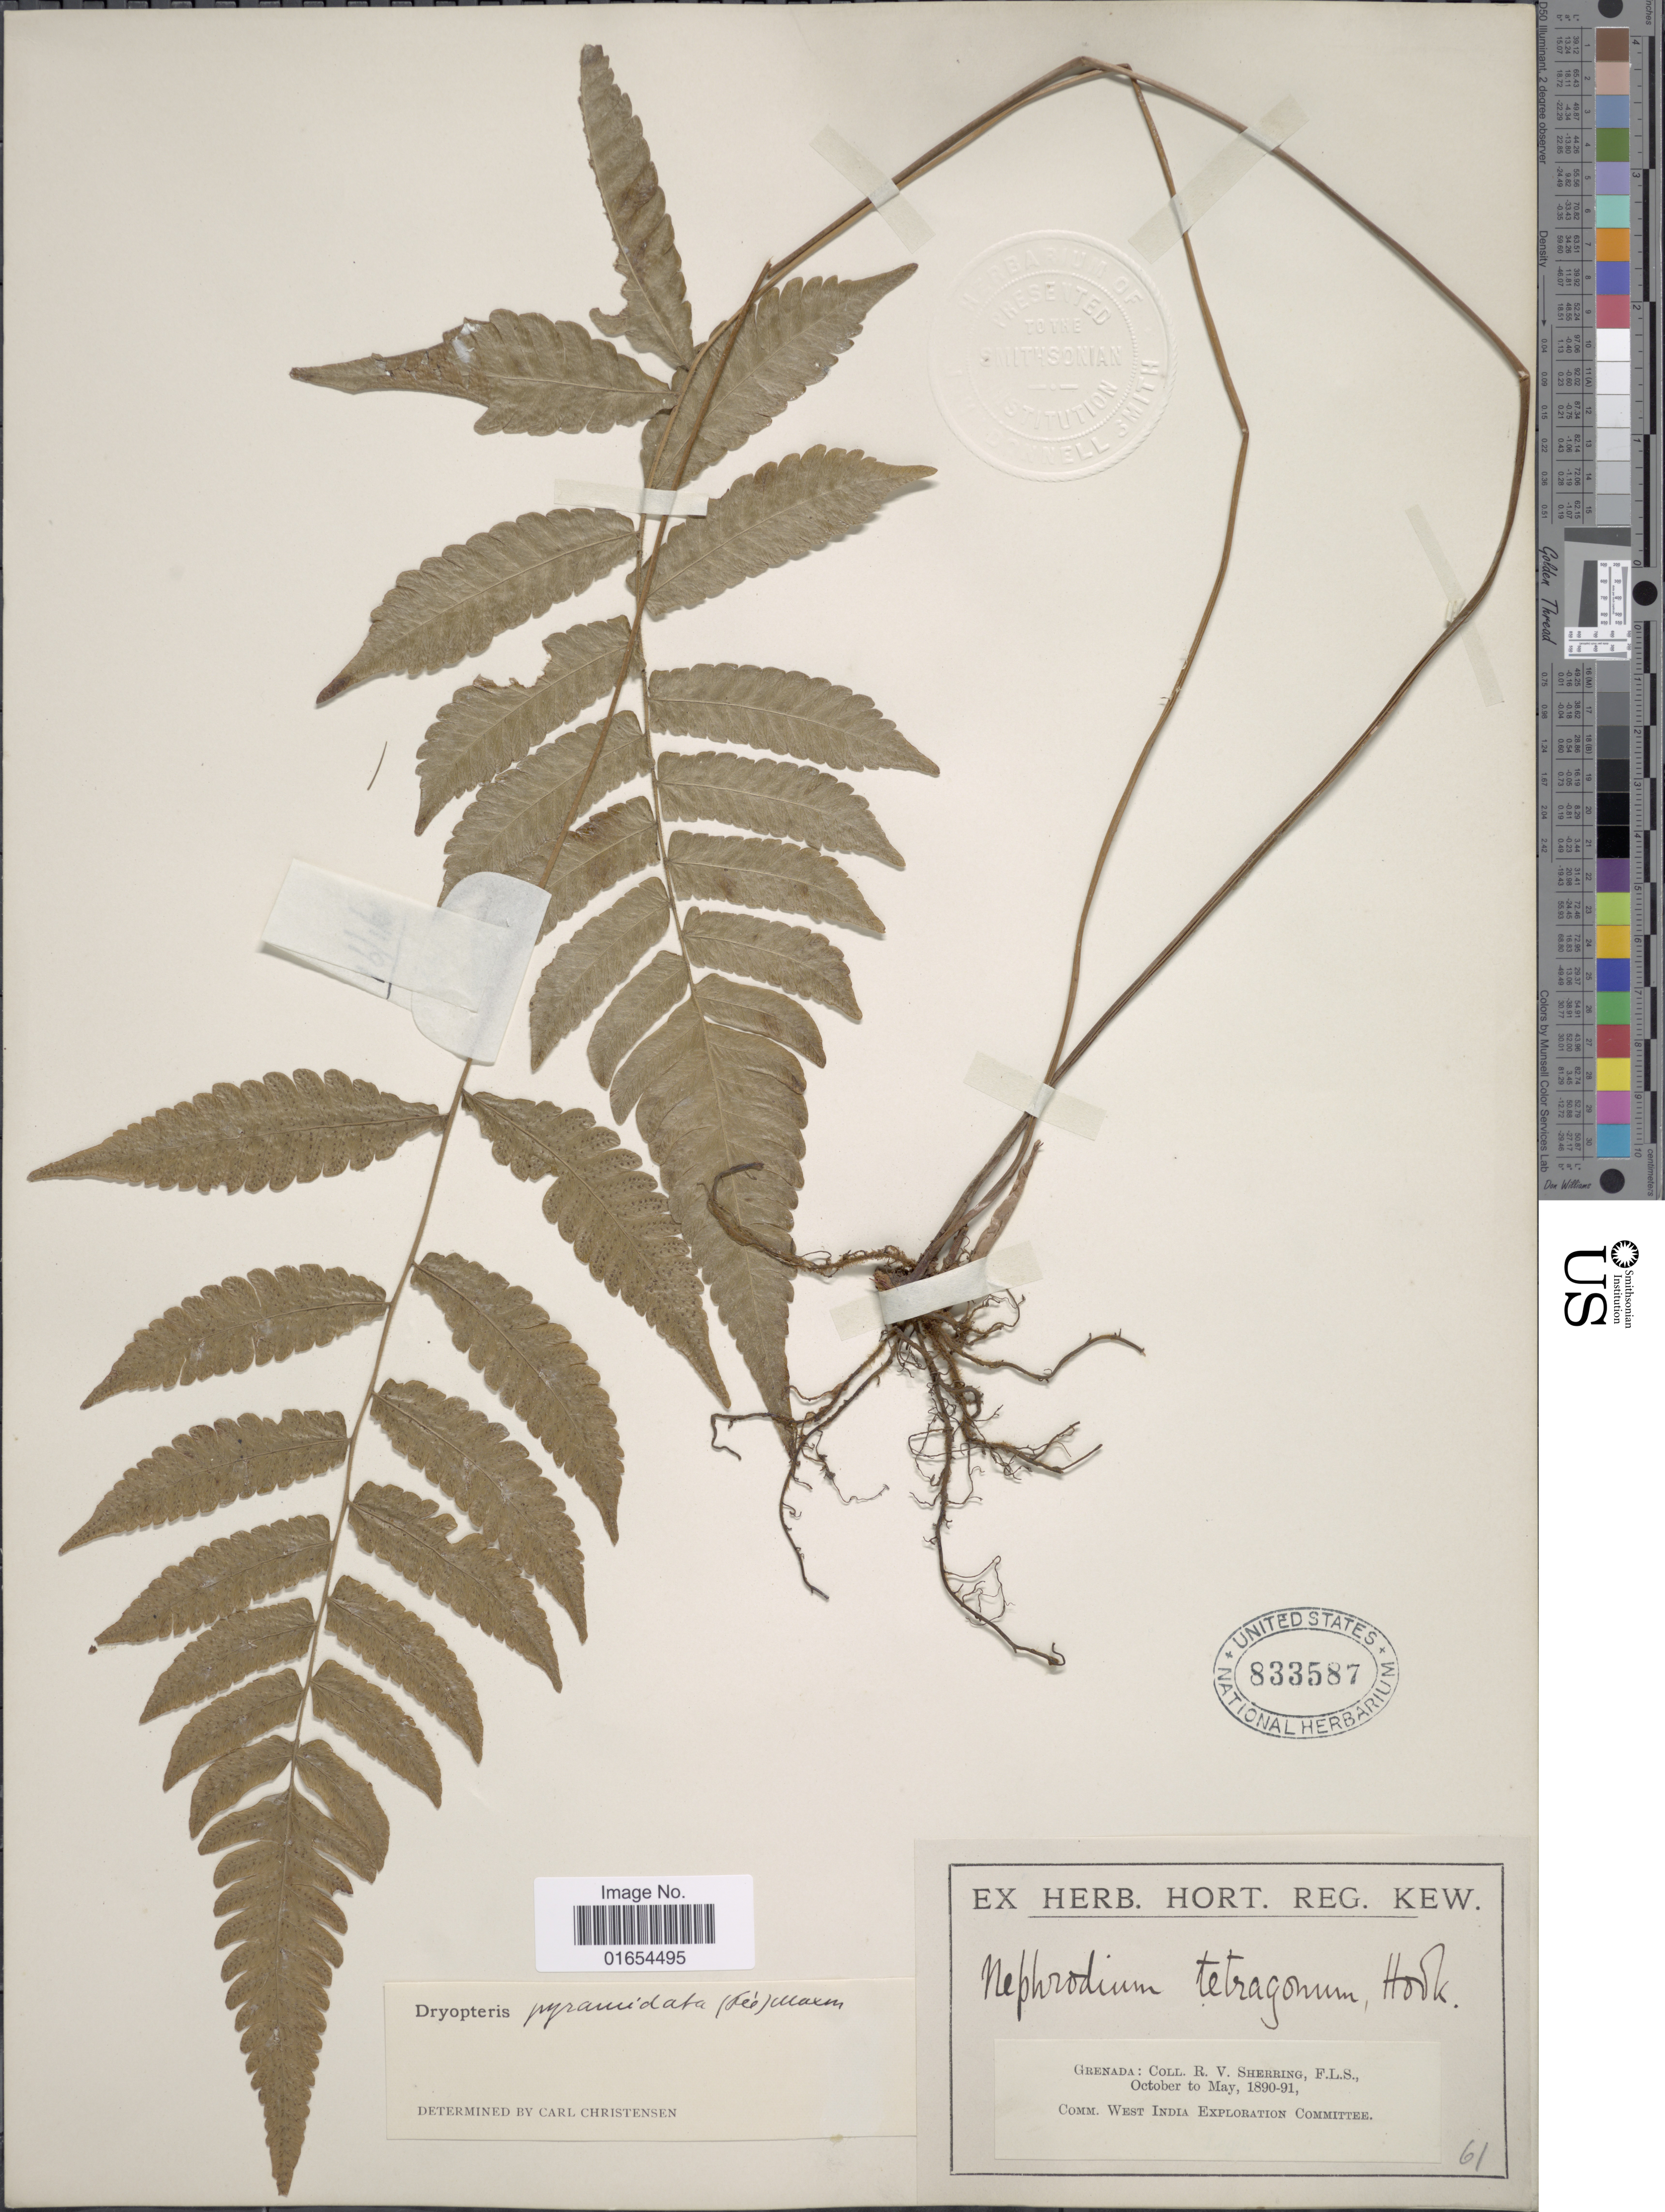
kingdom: Plantae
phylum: Tracheophyta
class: Polypodiopsida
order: Polypodiales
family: Thelypteridaceae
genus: Goniopteris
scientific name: Goniopteris abrupta (Desv.) comb. nov., ined 2015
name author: (Desv.)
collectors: R. Sherring & F.L.S.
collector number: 61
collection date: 1890-10/1891-05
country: Grenada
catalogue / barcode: US 833587